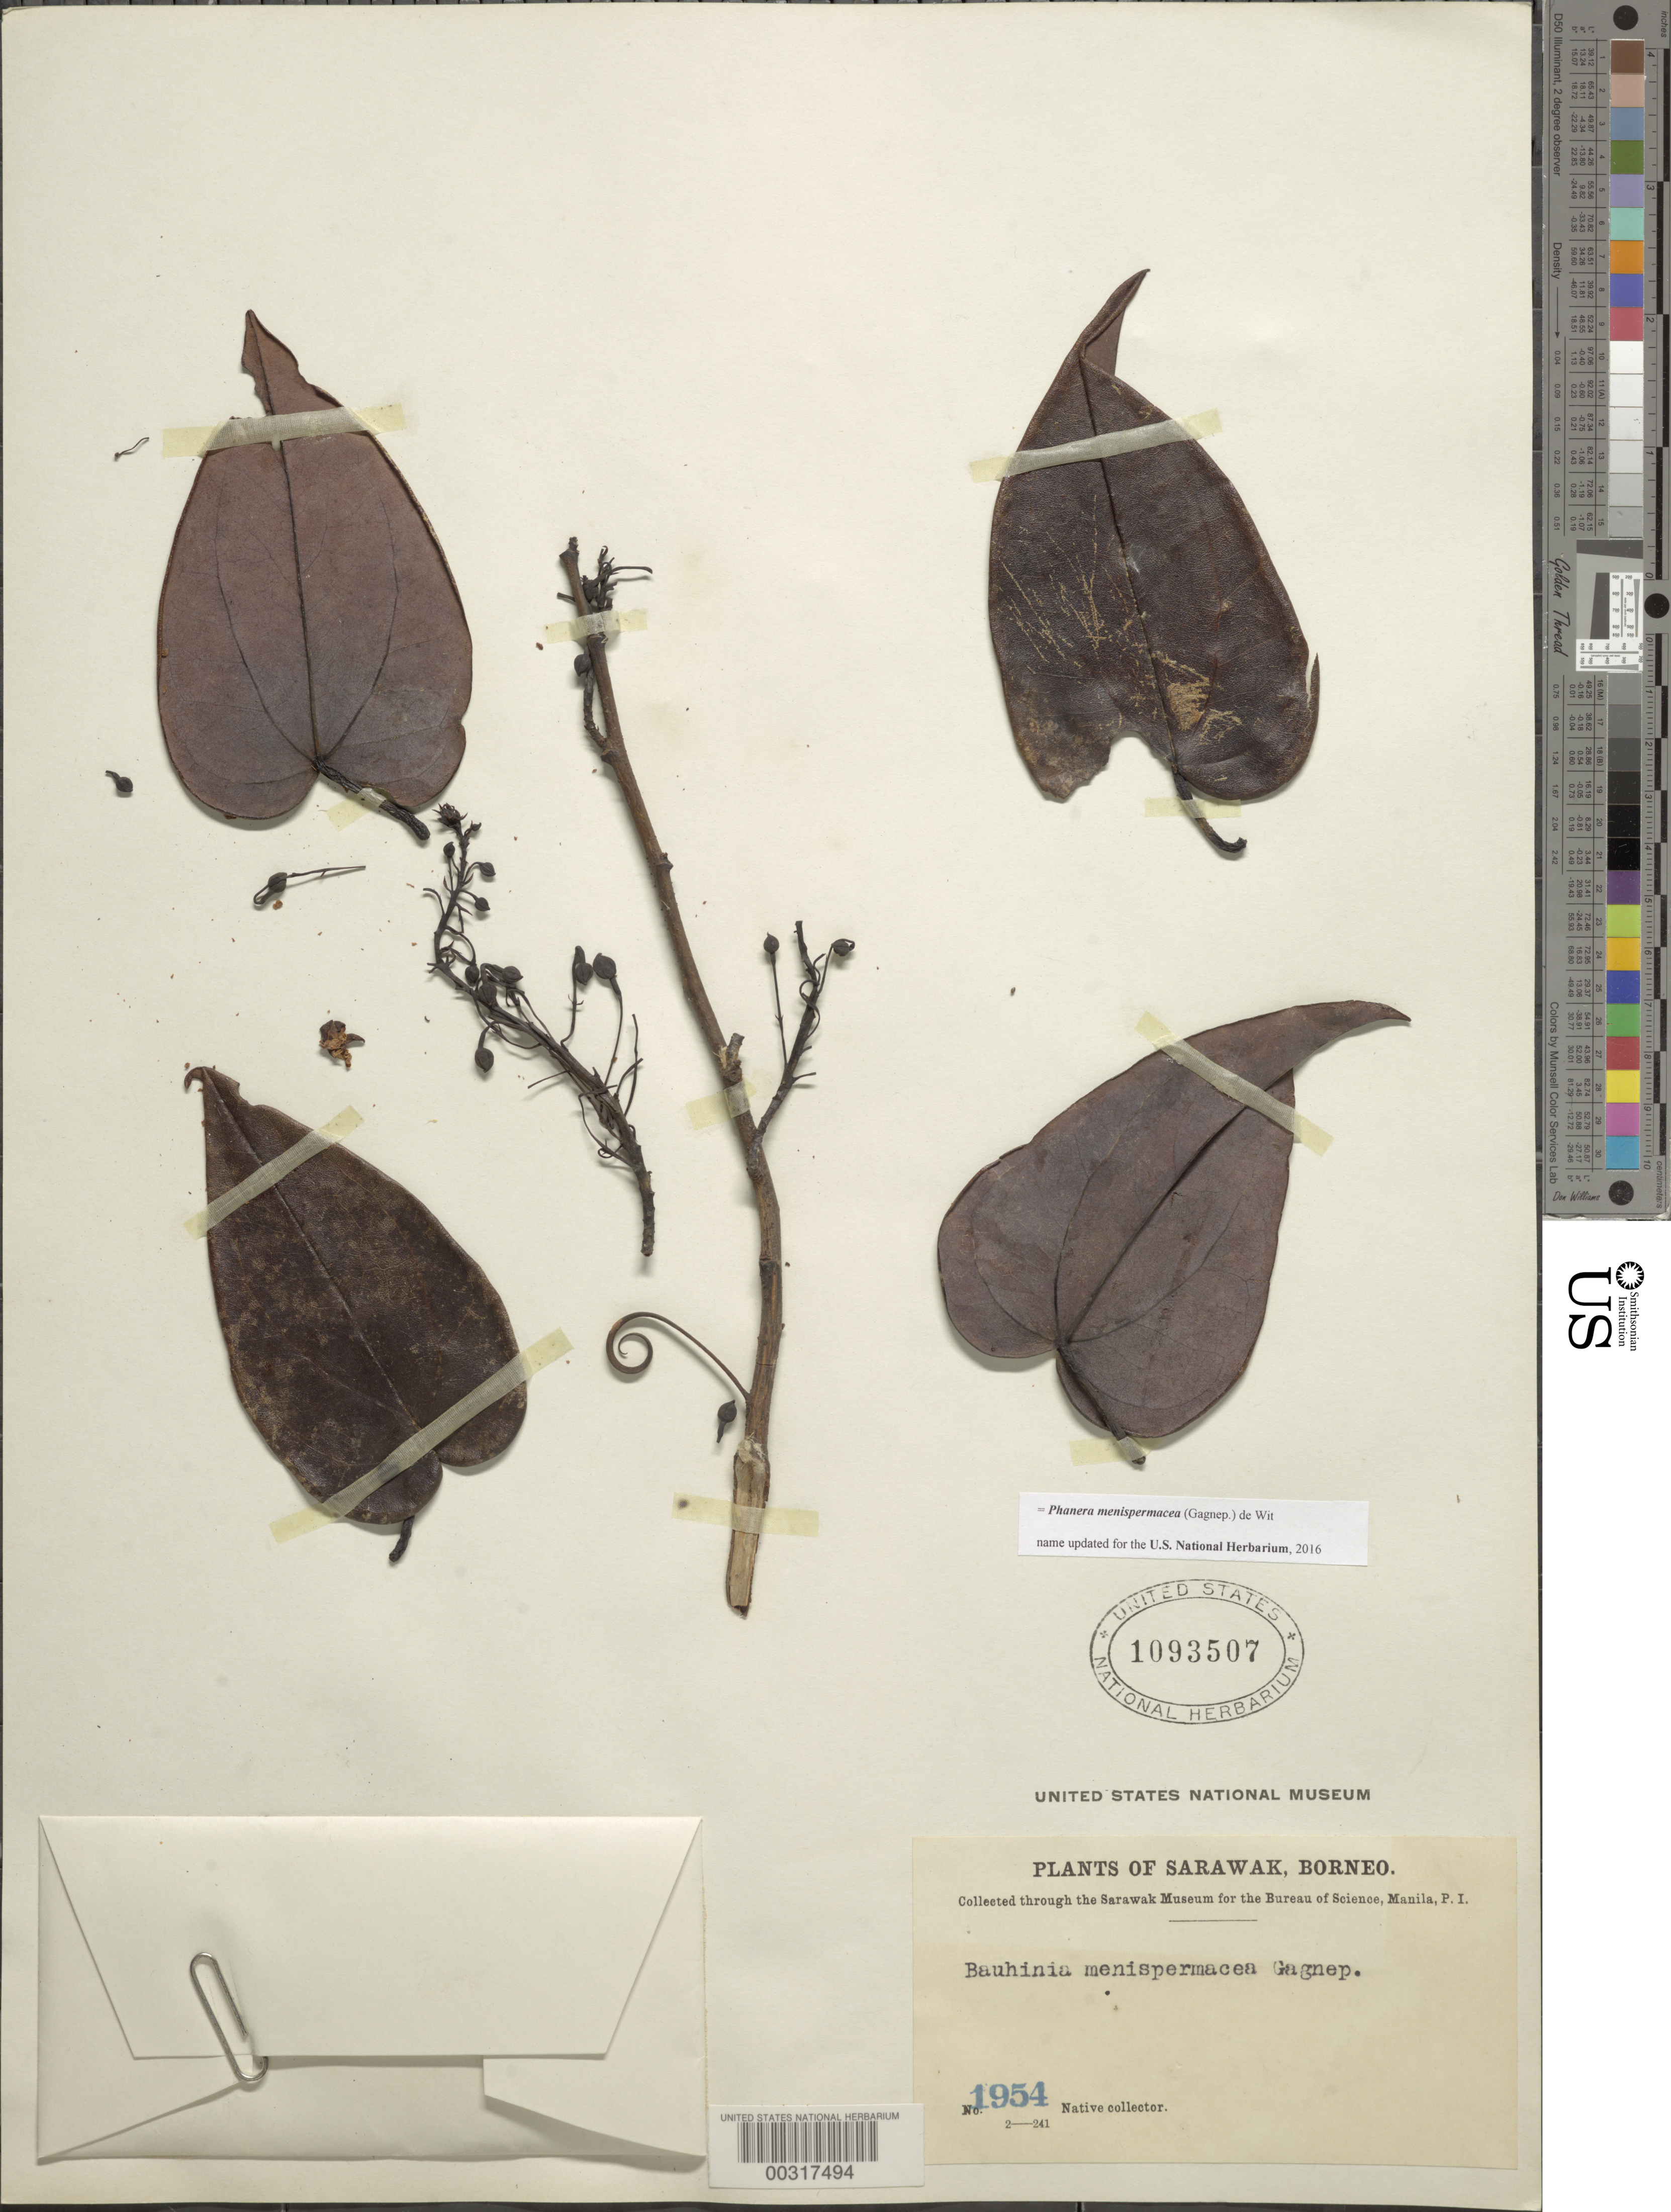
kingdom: Plantae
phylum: Tracheophyta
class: Magnoliopsida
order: Fabales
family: Fabaceae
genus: Phanera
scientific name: Phanera menispermacea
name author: (Gagnep.) de Wit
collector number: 1954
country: Malaysia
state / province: Sarawak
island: Borneo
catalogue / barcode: US 1093507